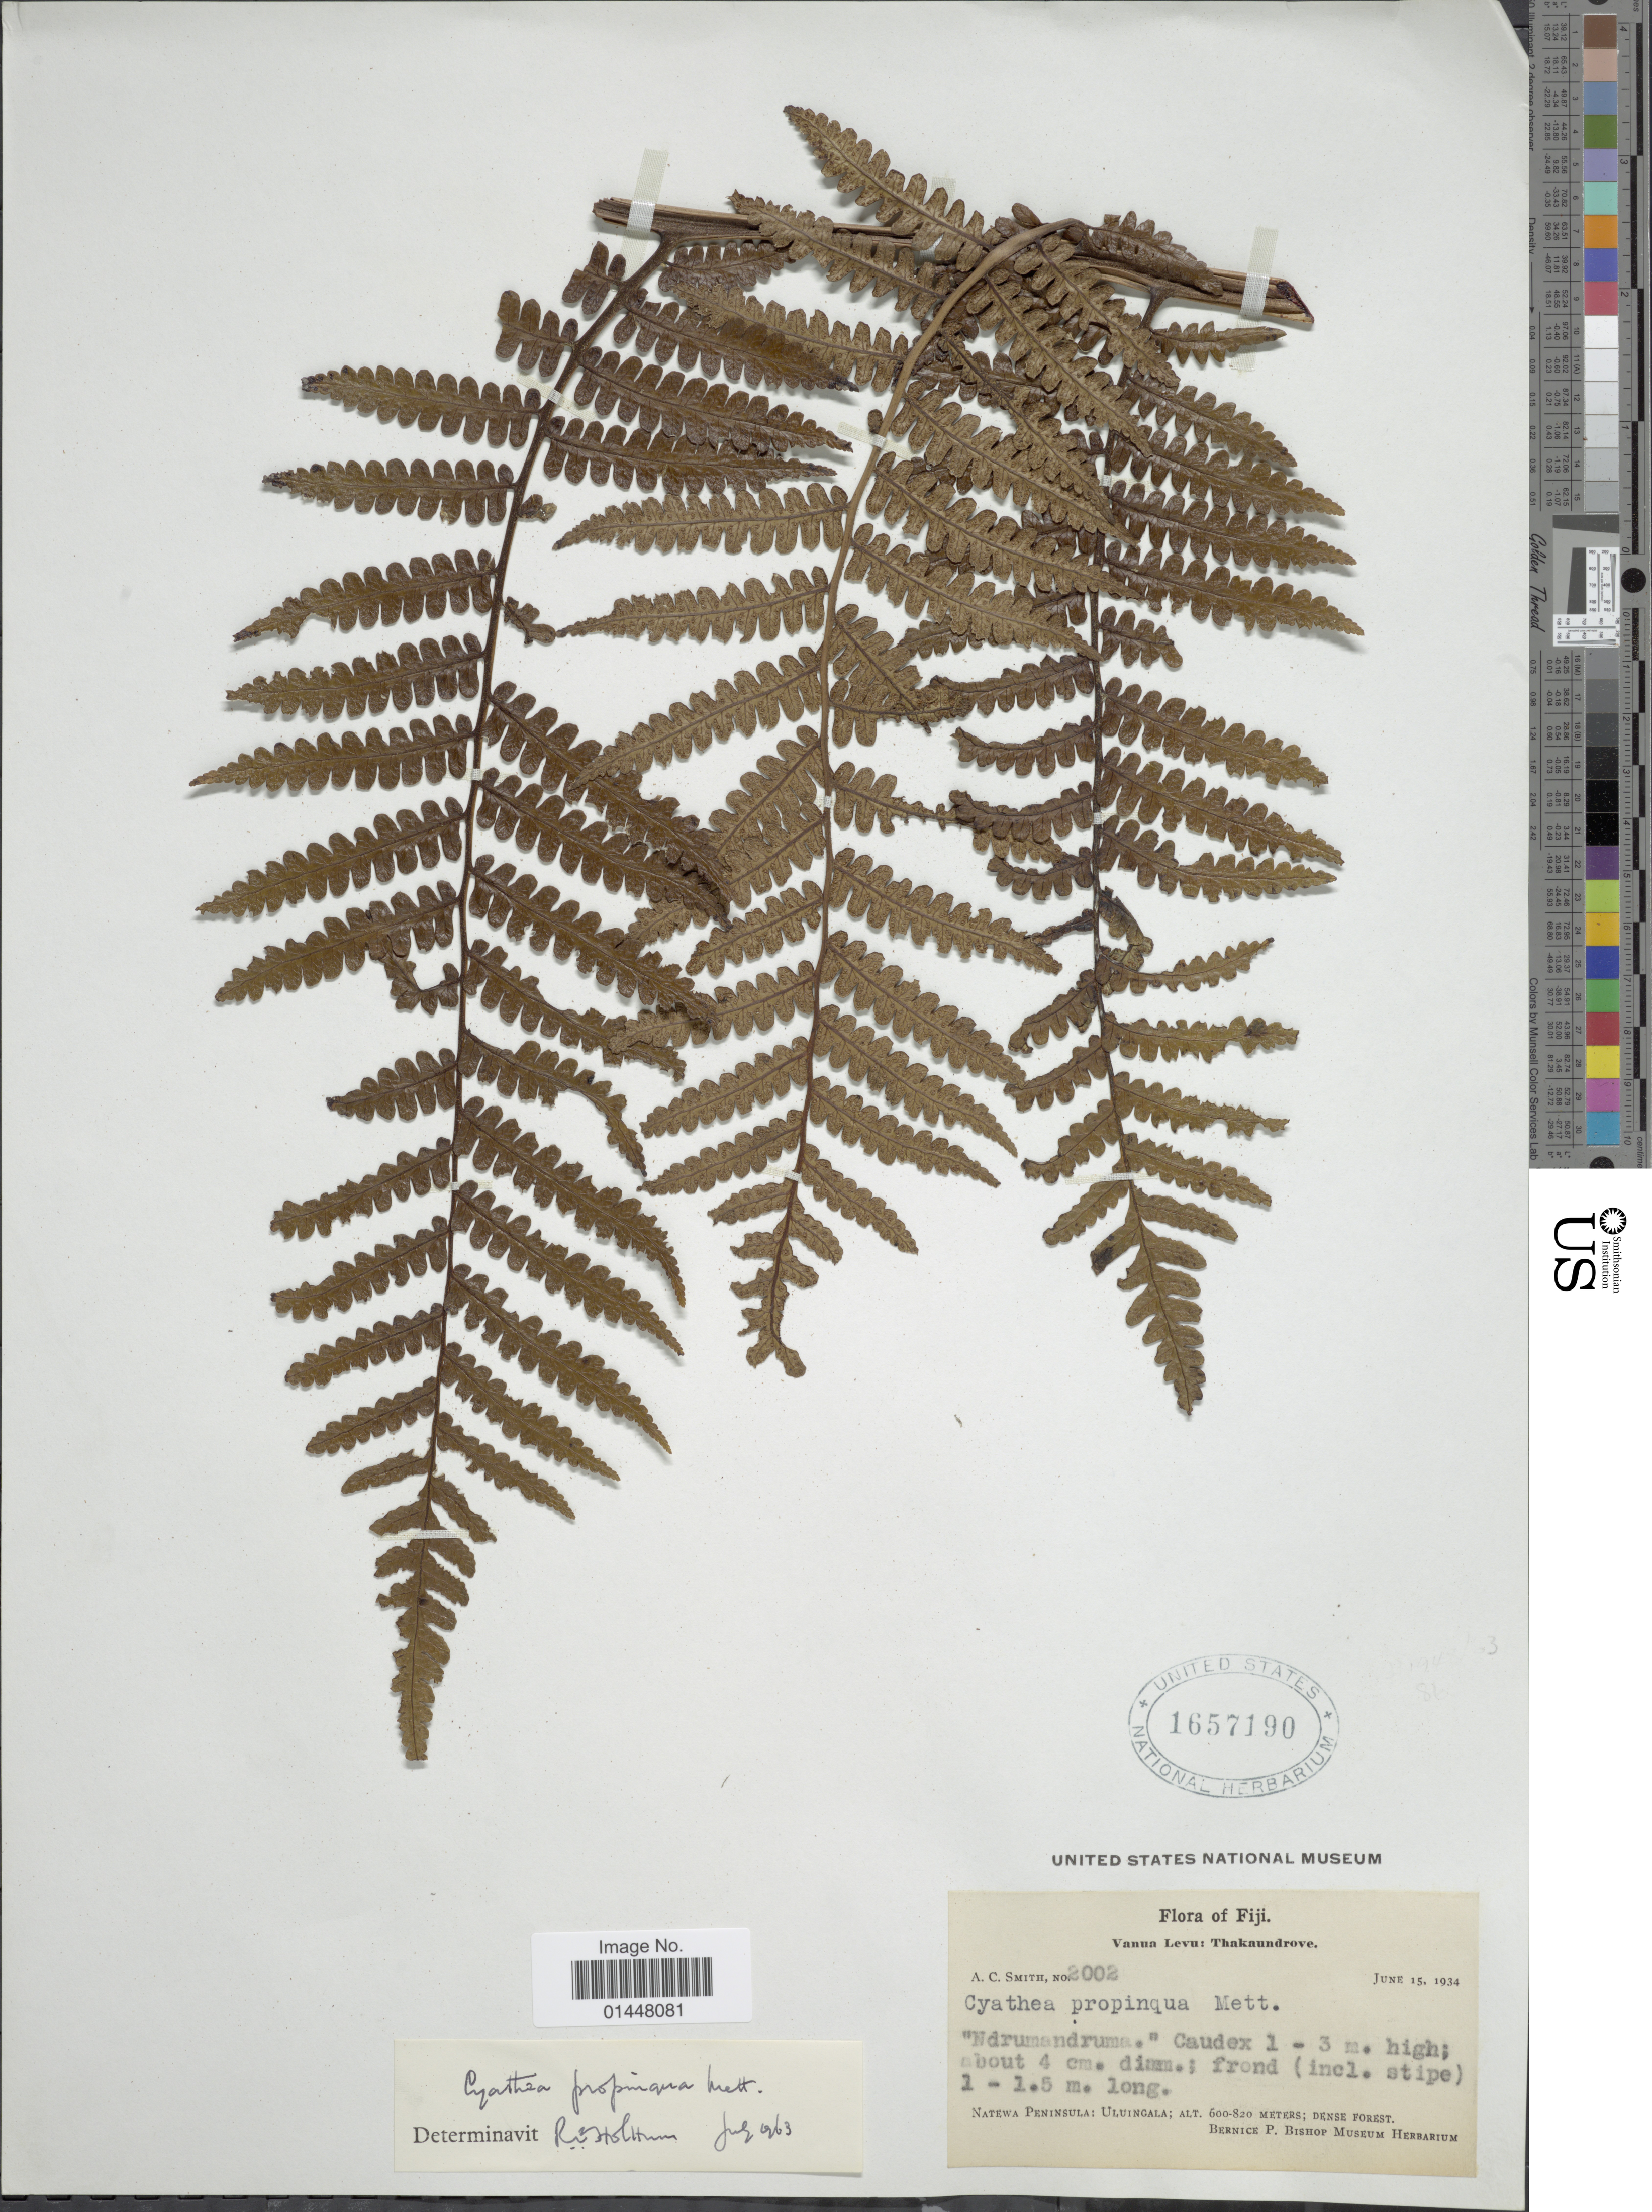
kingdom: Plantae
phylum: Tracheophyta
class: Polypodiopsida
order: Cyatheales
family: Cyatheaceae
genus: Sphaeropteris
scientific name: Sphaeropteris propinqua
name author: (Mett.) R.M. Tryon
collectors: A. C. Smith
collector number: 2002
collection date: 1934-06-15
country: Fiji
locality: Fiji, Vanua Levu: Thakaundrover. Natewa Peninsula: Uluingala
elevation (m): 600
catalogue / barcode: US 1657190